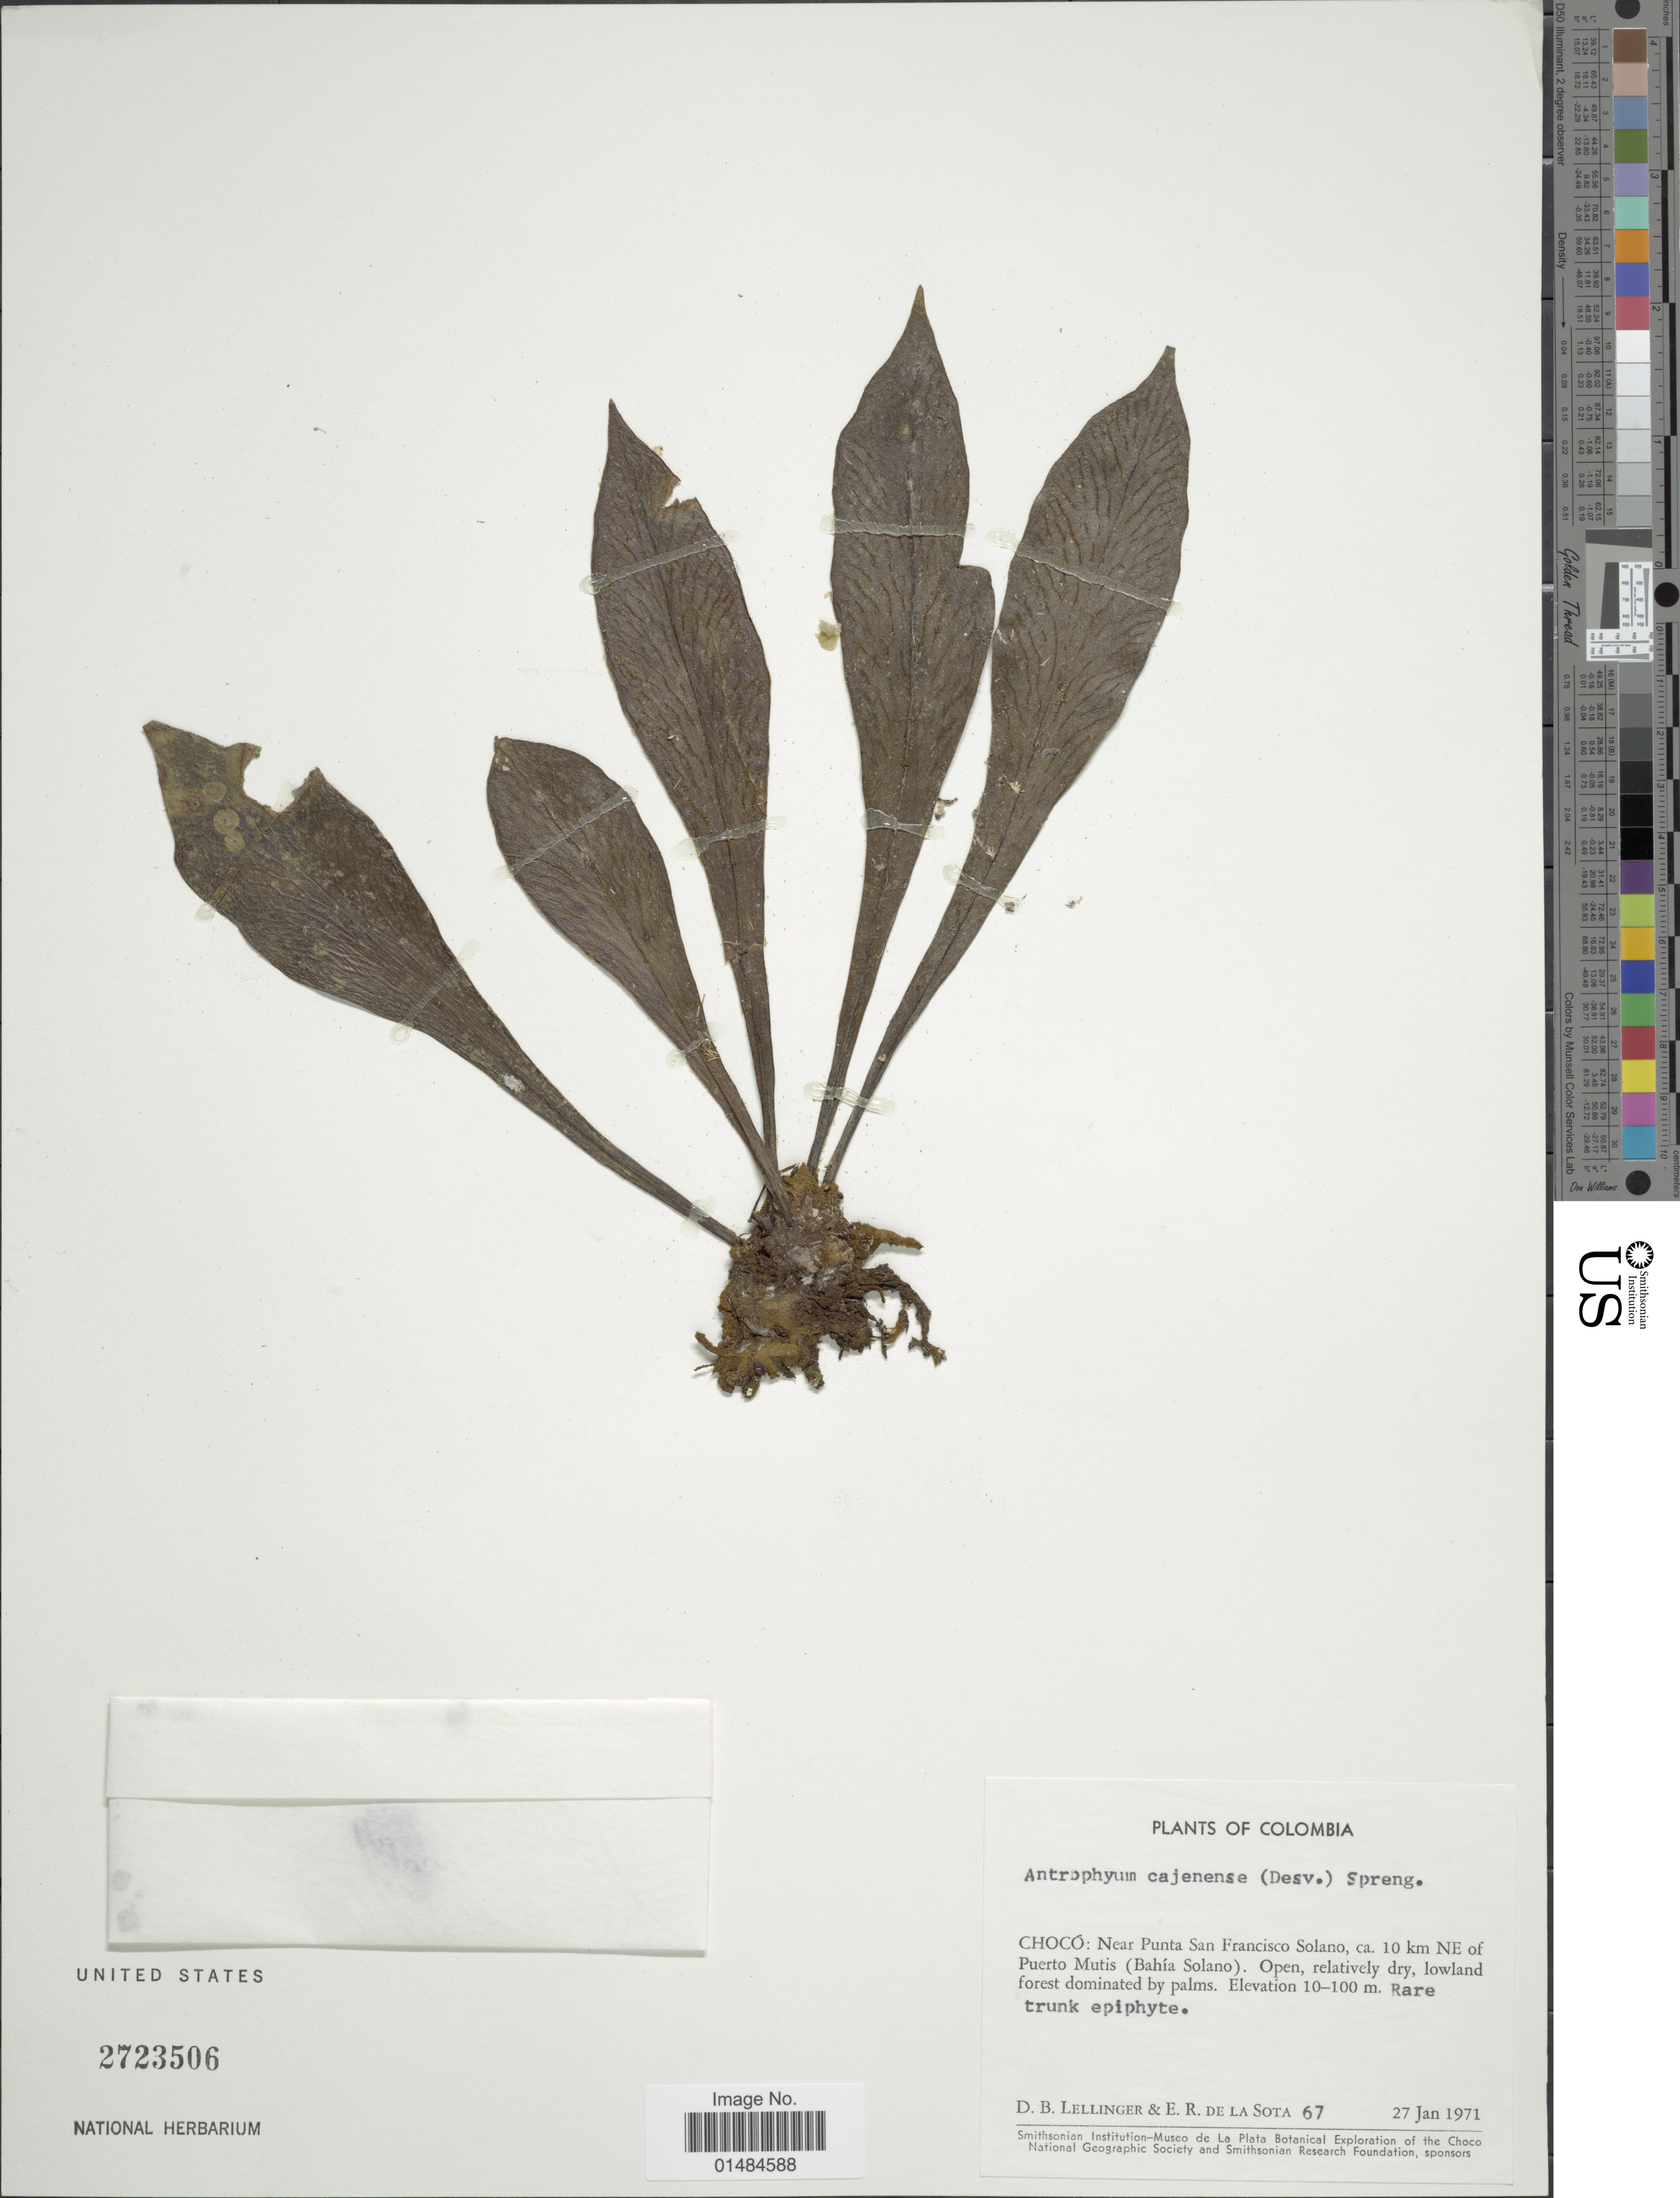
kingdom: Plantae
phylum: Tracheophyta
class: Polypodiopsida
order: Polypodiales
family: Pteridaceae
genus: Polytaenium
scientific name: Polytaenium cajenense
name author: (Desv.) Benedict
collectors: D. B. Lellinger & E. R. de la Sota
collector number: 67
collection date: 1971-01-27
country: Colombia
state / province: Chocó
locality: Near Punta San Francisco Solano, ca. 10 km NE of Puerto Mutis (Bahía Solano)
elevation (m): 10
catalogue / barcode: US 2723506